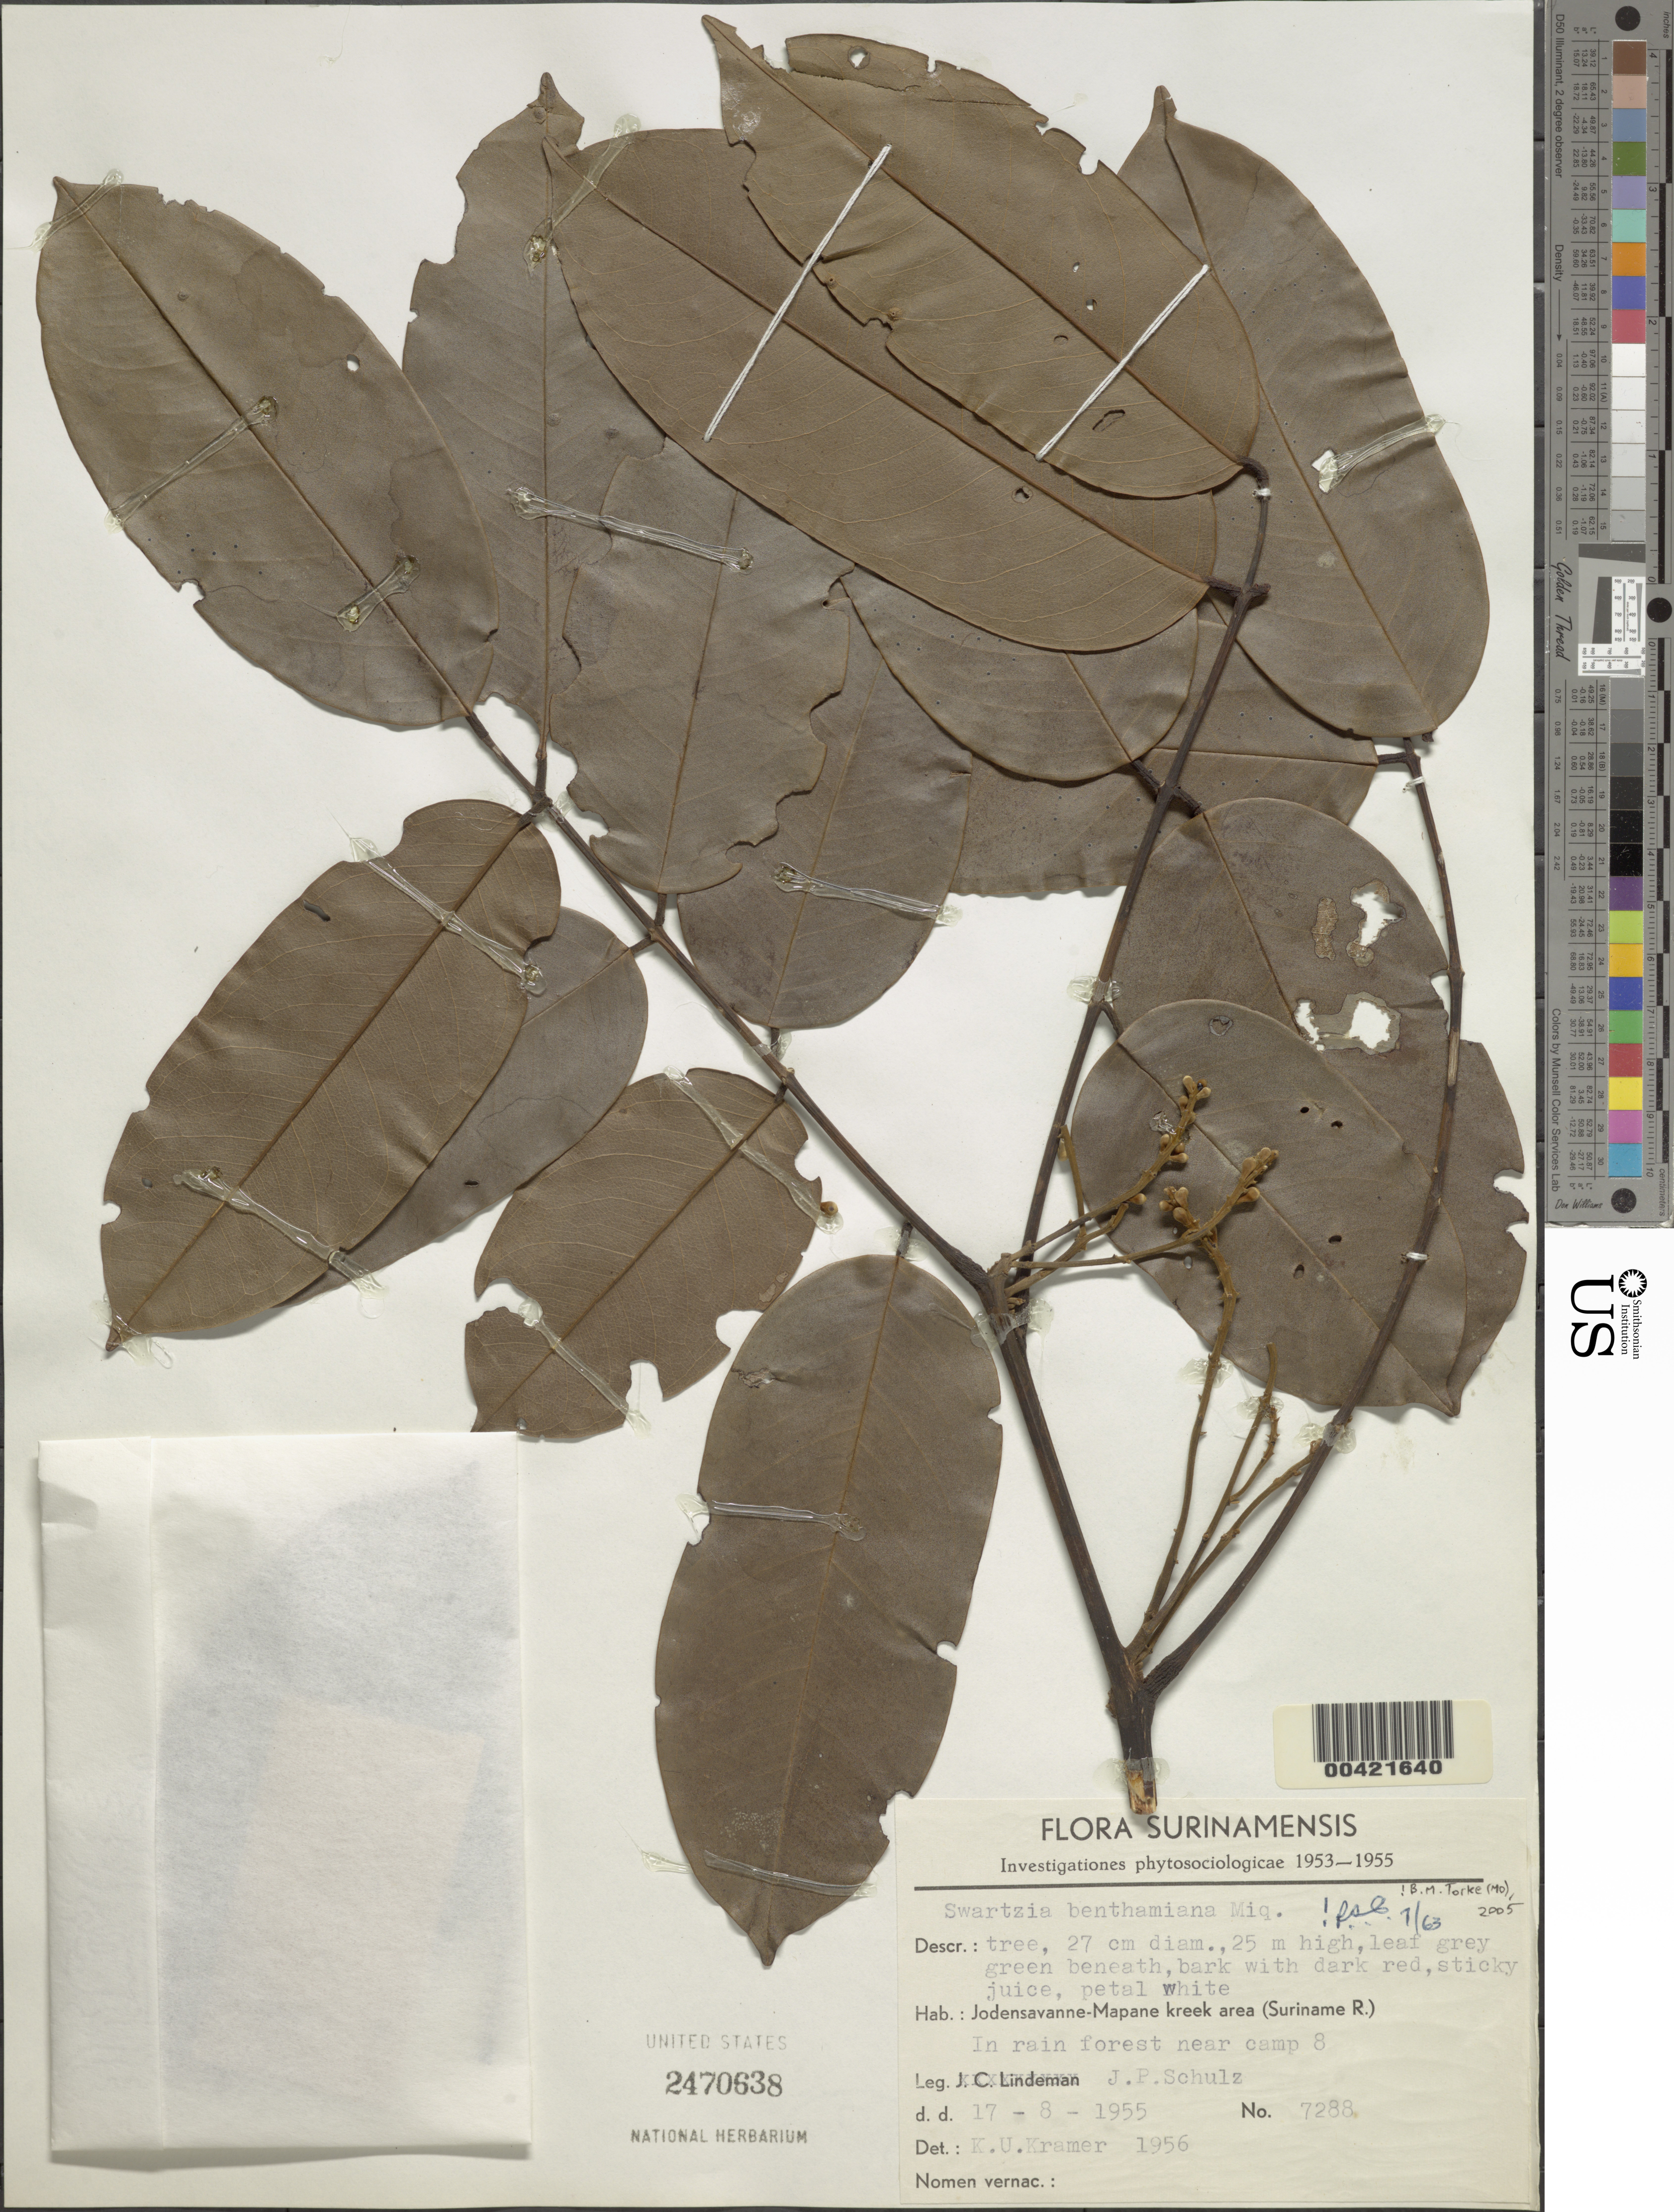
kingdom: Plantae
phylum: Tracheophyta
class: Magnoliopsida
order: Fabales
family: Fabaceae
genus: Swartzia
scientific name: Swartzia benthamiana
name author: Miq.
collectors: J. P. Schulz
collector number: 7288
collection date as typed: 17 Aug 1955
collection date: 1955-08-17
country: Suriname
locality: Jodensavanne-mapane kreek area (suriname river.); rain forest near camp 8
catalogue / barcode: US 2470638